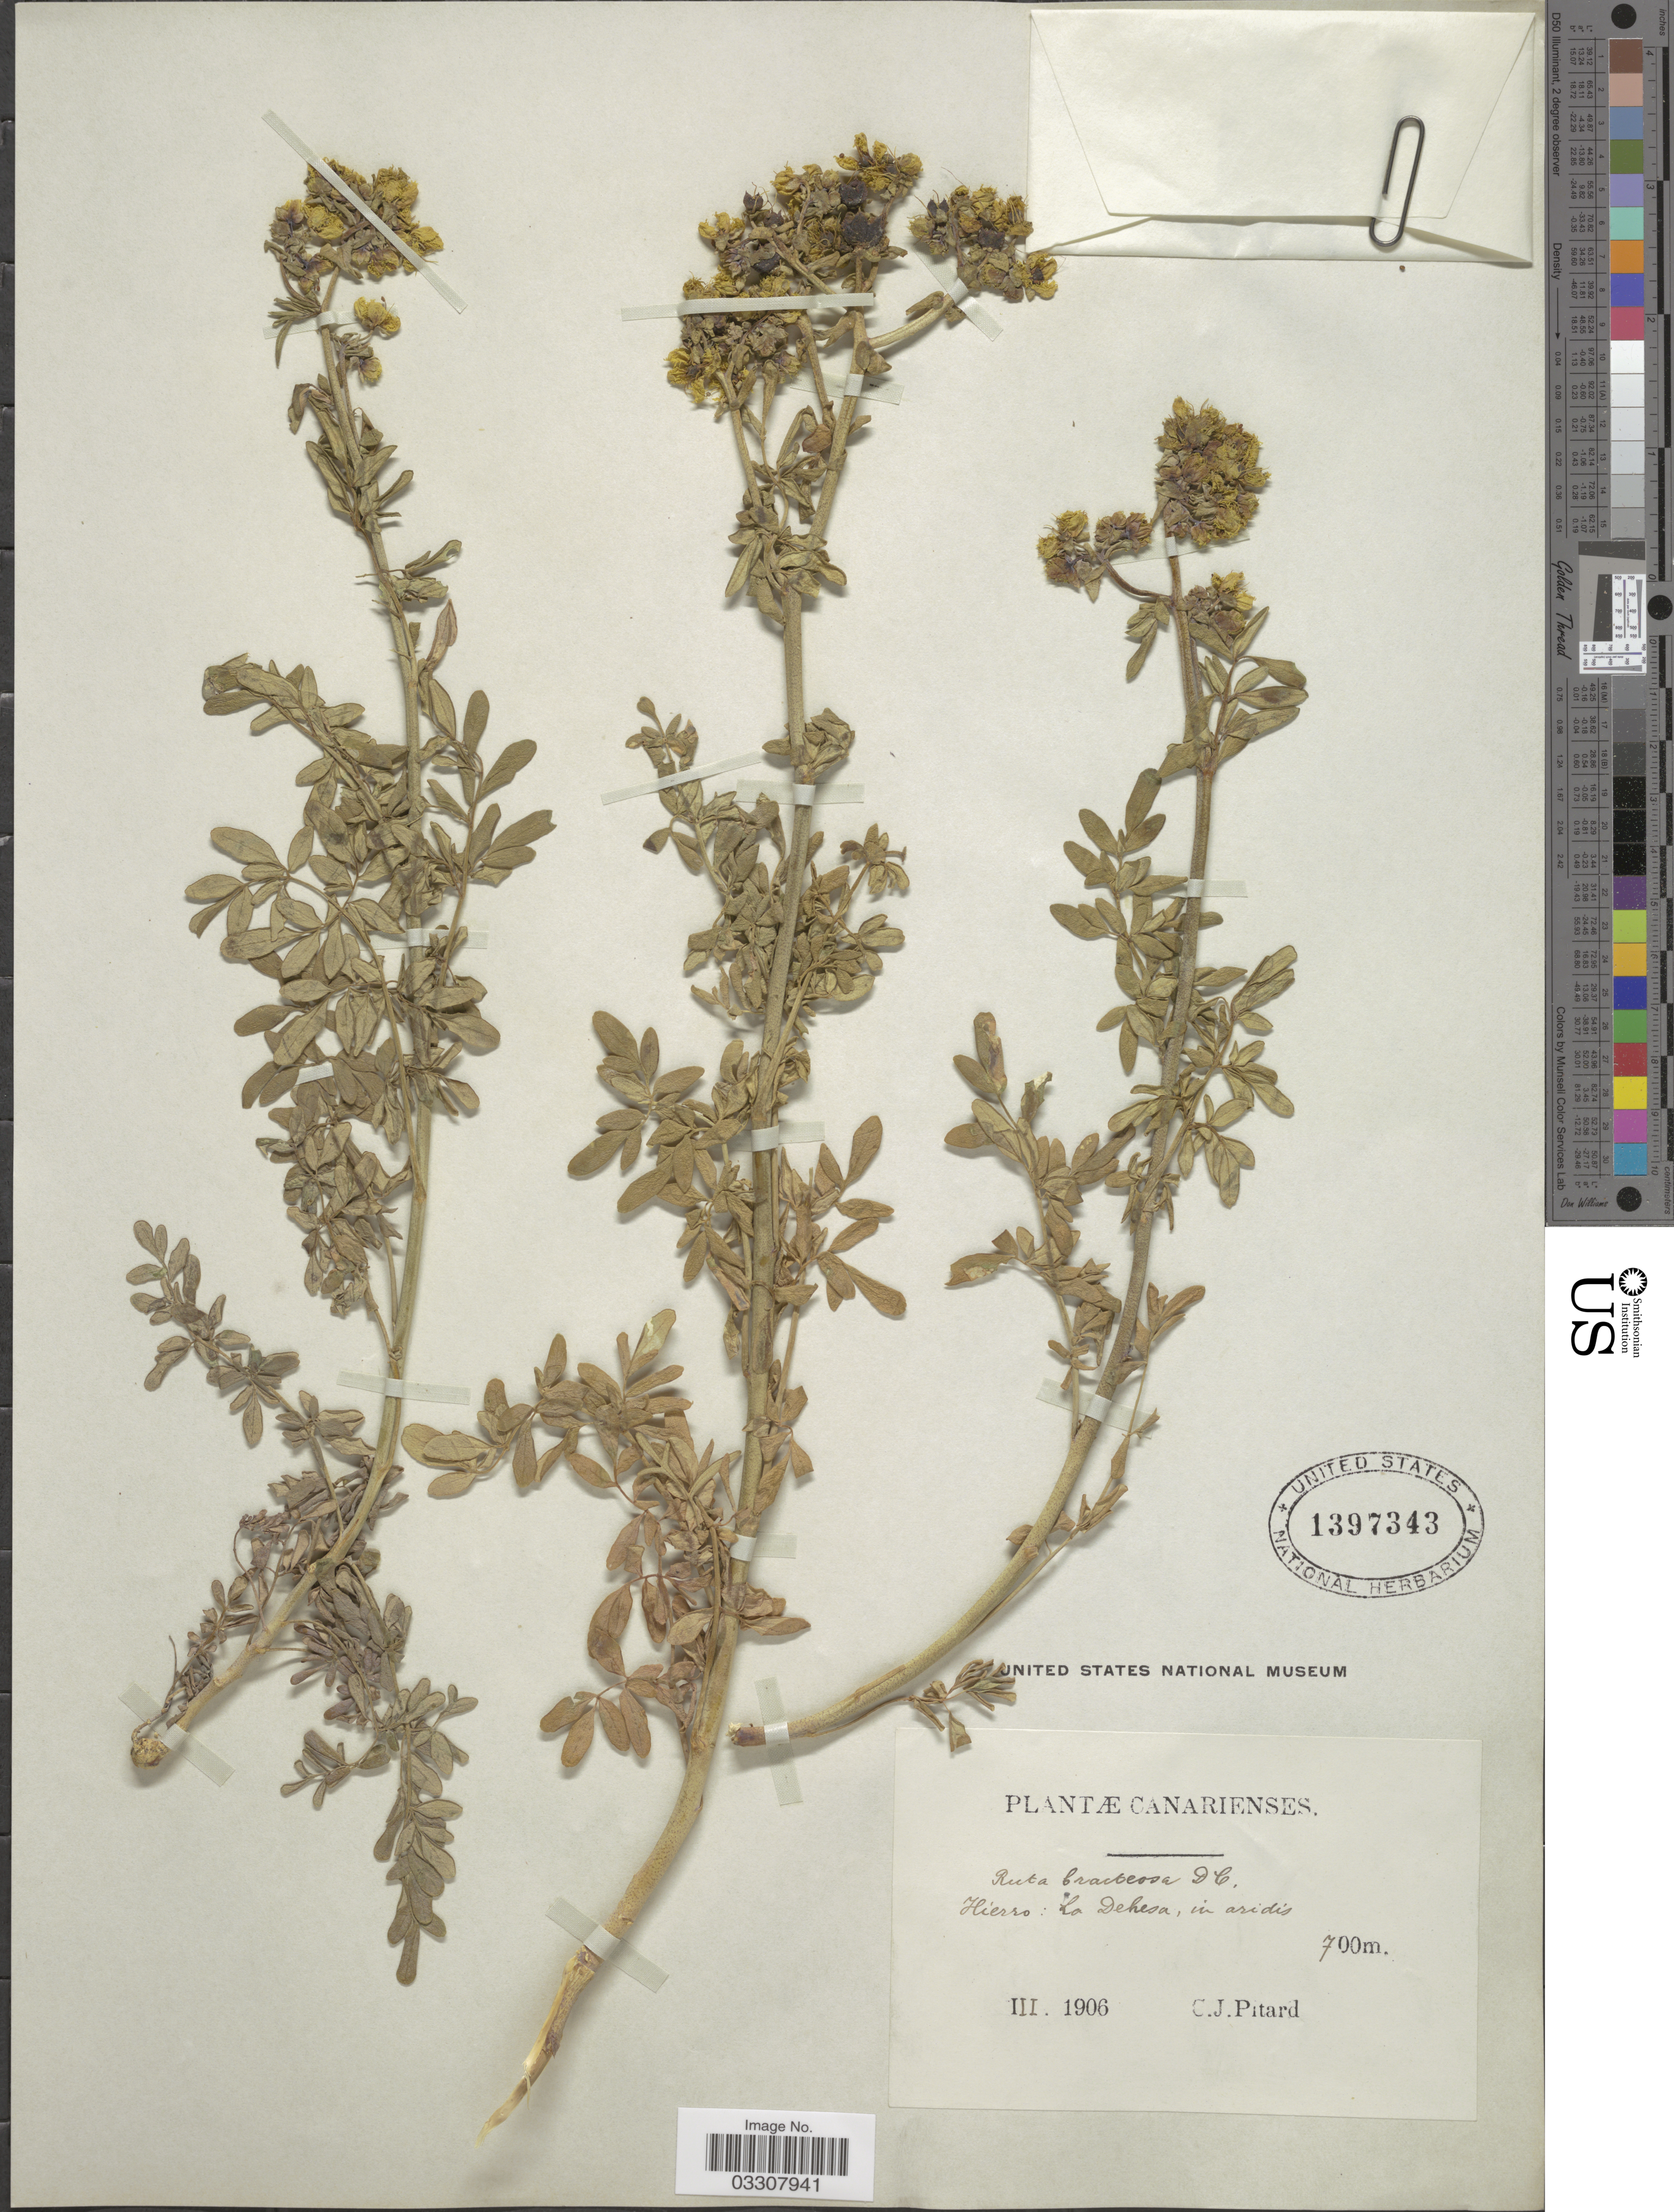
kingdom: Plantae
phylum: Tracheophyta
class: Magnoliopsida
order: Sapindales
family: Rutaceae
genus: Ruta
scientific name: Ruta chalepensis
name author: L.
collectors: C. Pitard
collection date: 1906-03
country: Spain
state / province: Canarias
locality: Hierro: La Dehesa, in aridis.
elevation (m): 700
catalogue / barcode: US 1397343